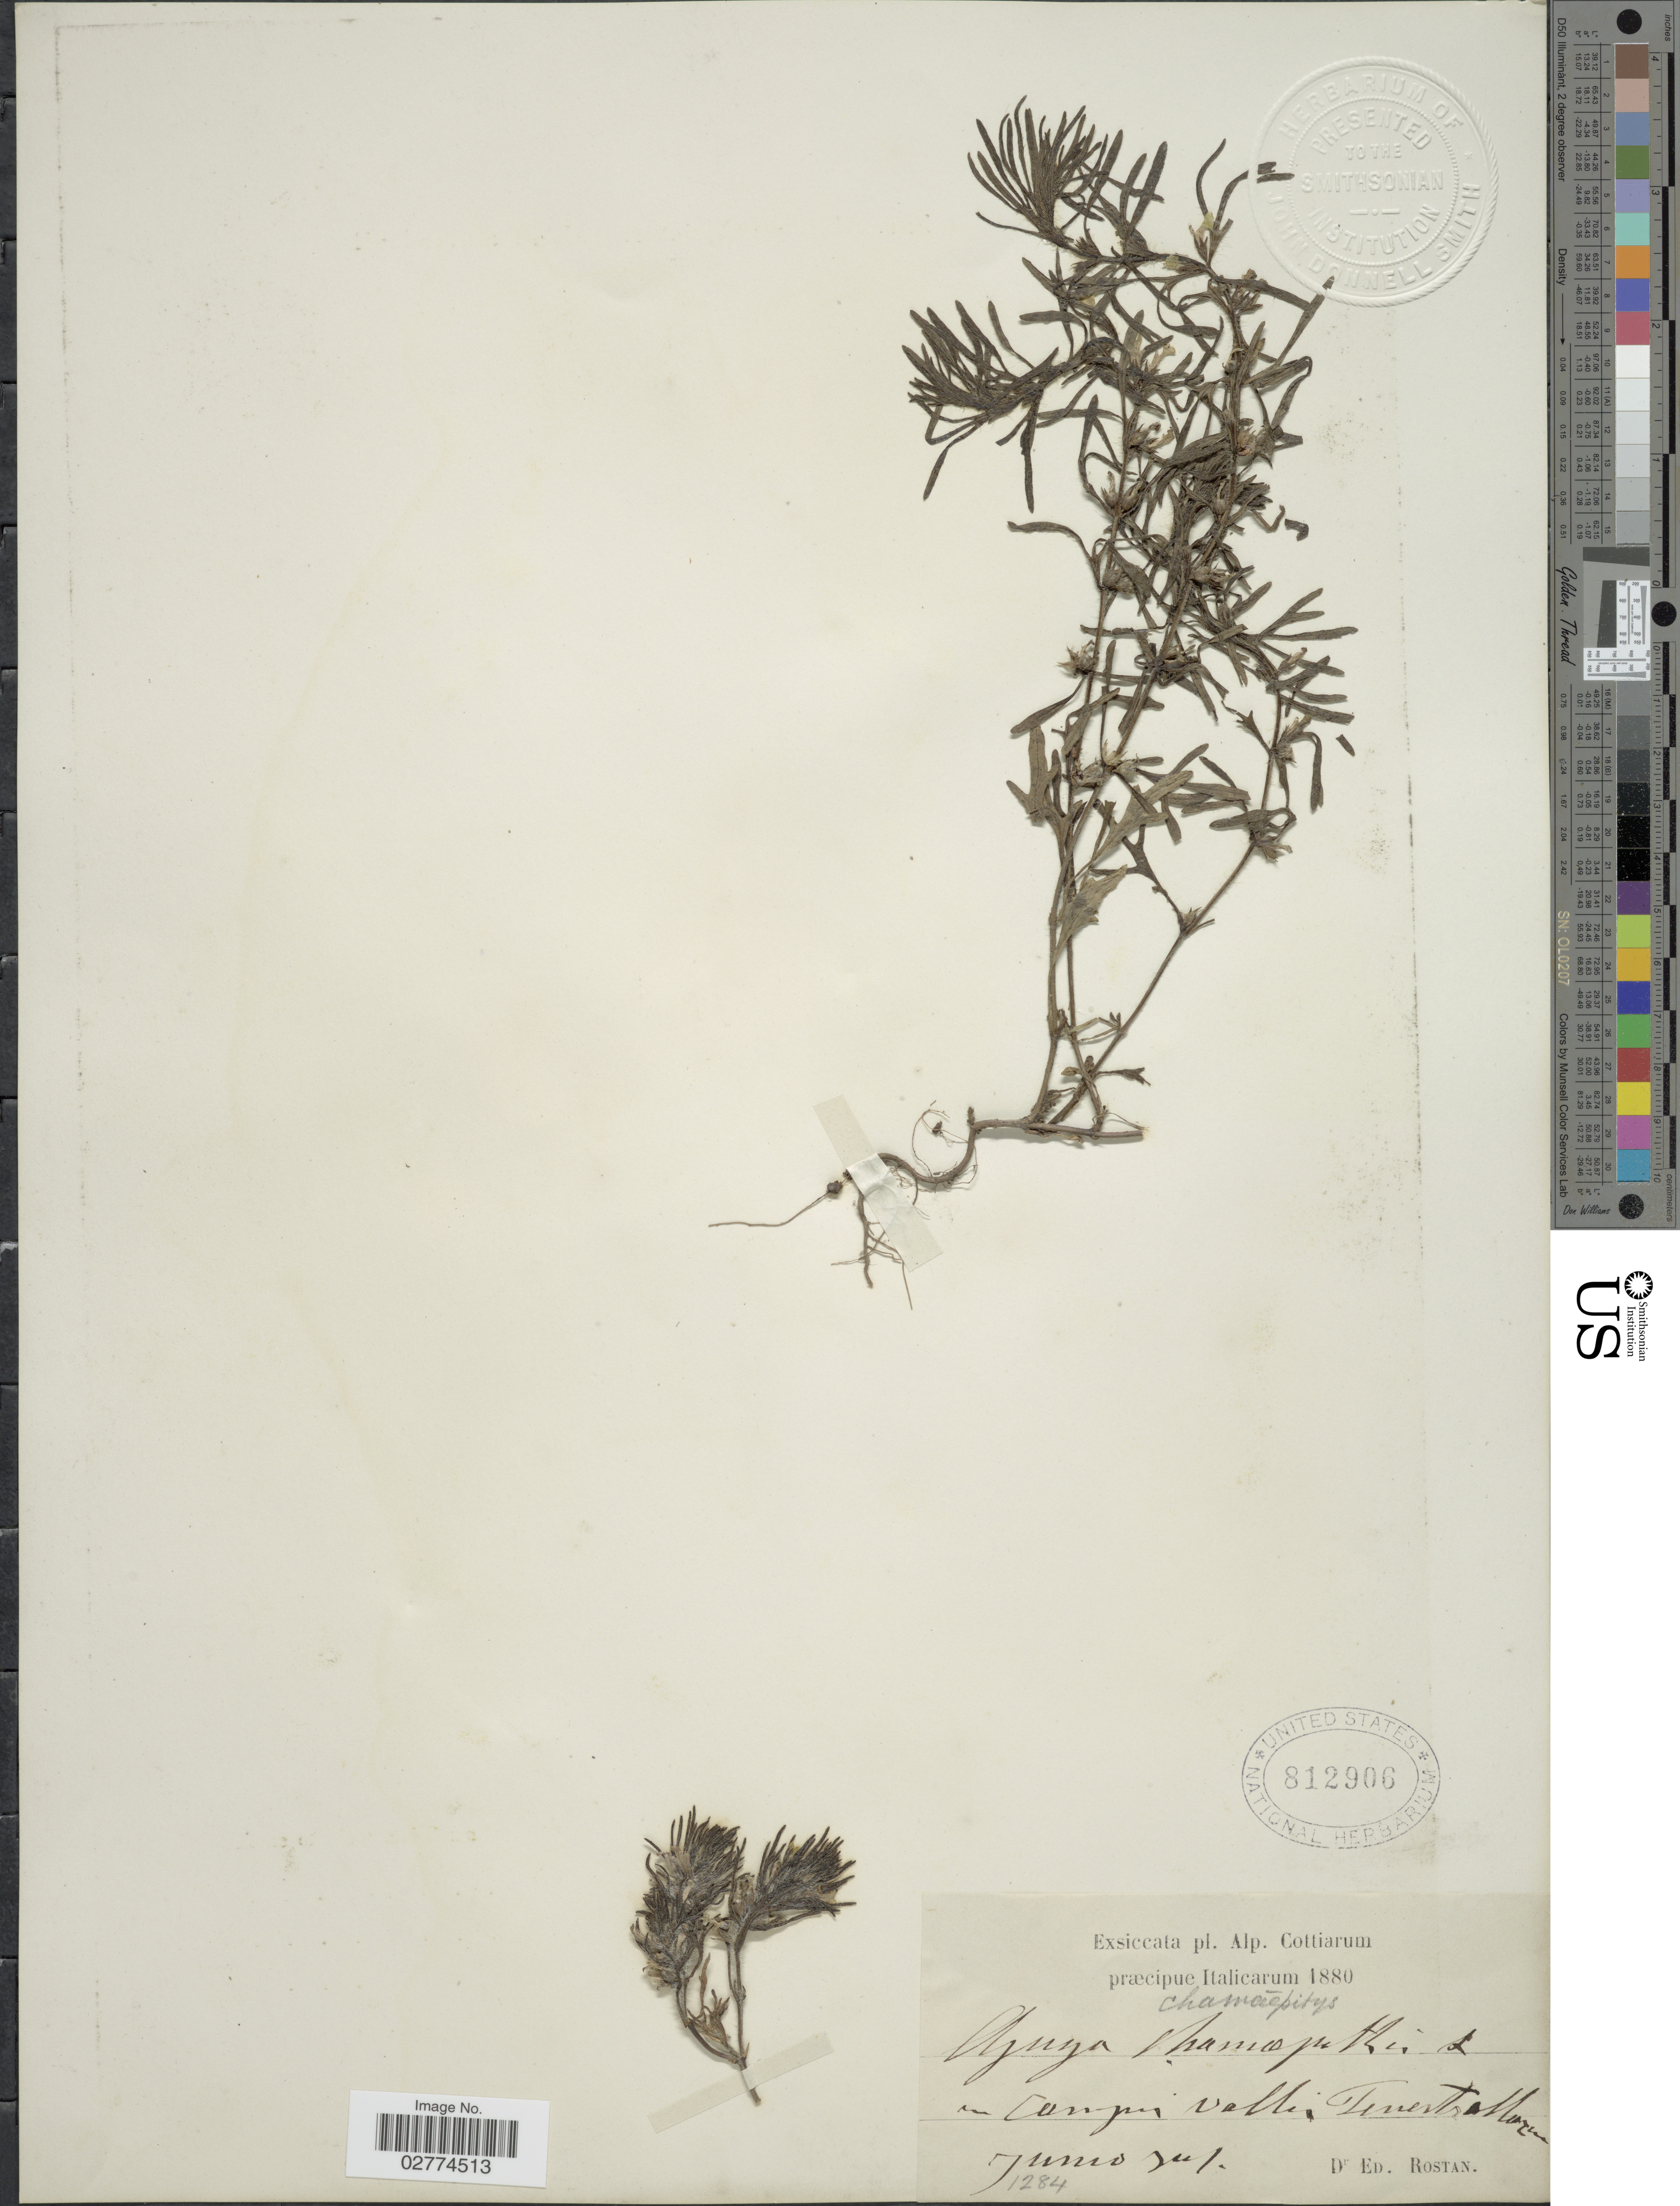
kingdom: Plantae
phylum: Tracheophyta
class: Magnoliopsida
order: Lamiales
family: Lamiaceae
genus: Ajuga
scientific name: Ajuga chamaepitys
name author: (L.) Schreb.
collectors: E. Rostan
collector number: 1284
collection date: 1880-06/1880-07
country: Italy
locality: Alp. Cottiarum præcipue Italicarum. In Campis vallee Tenerts Marum.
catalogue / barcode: US 812906